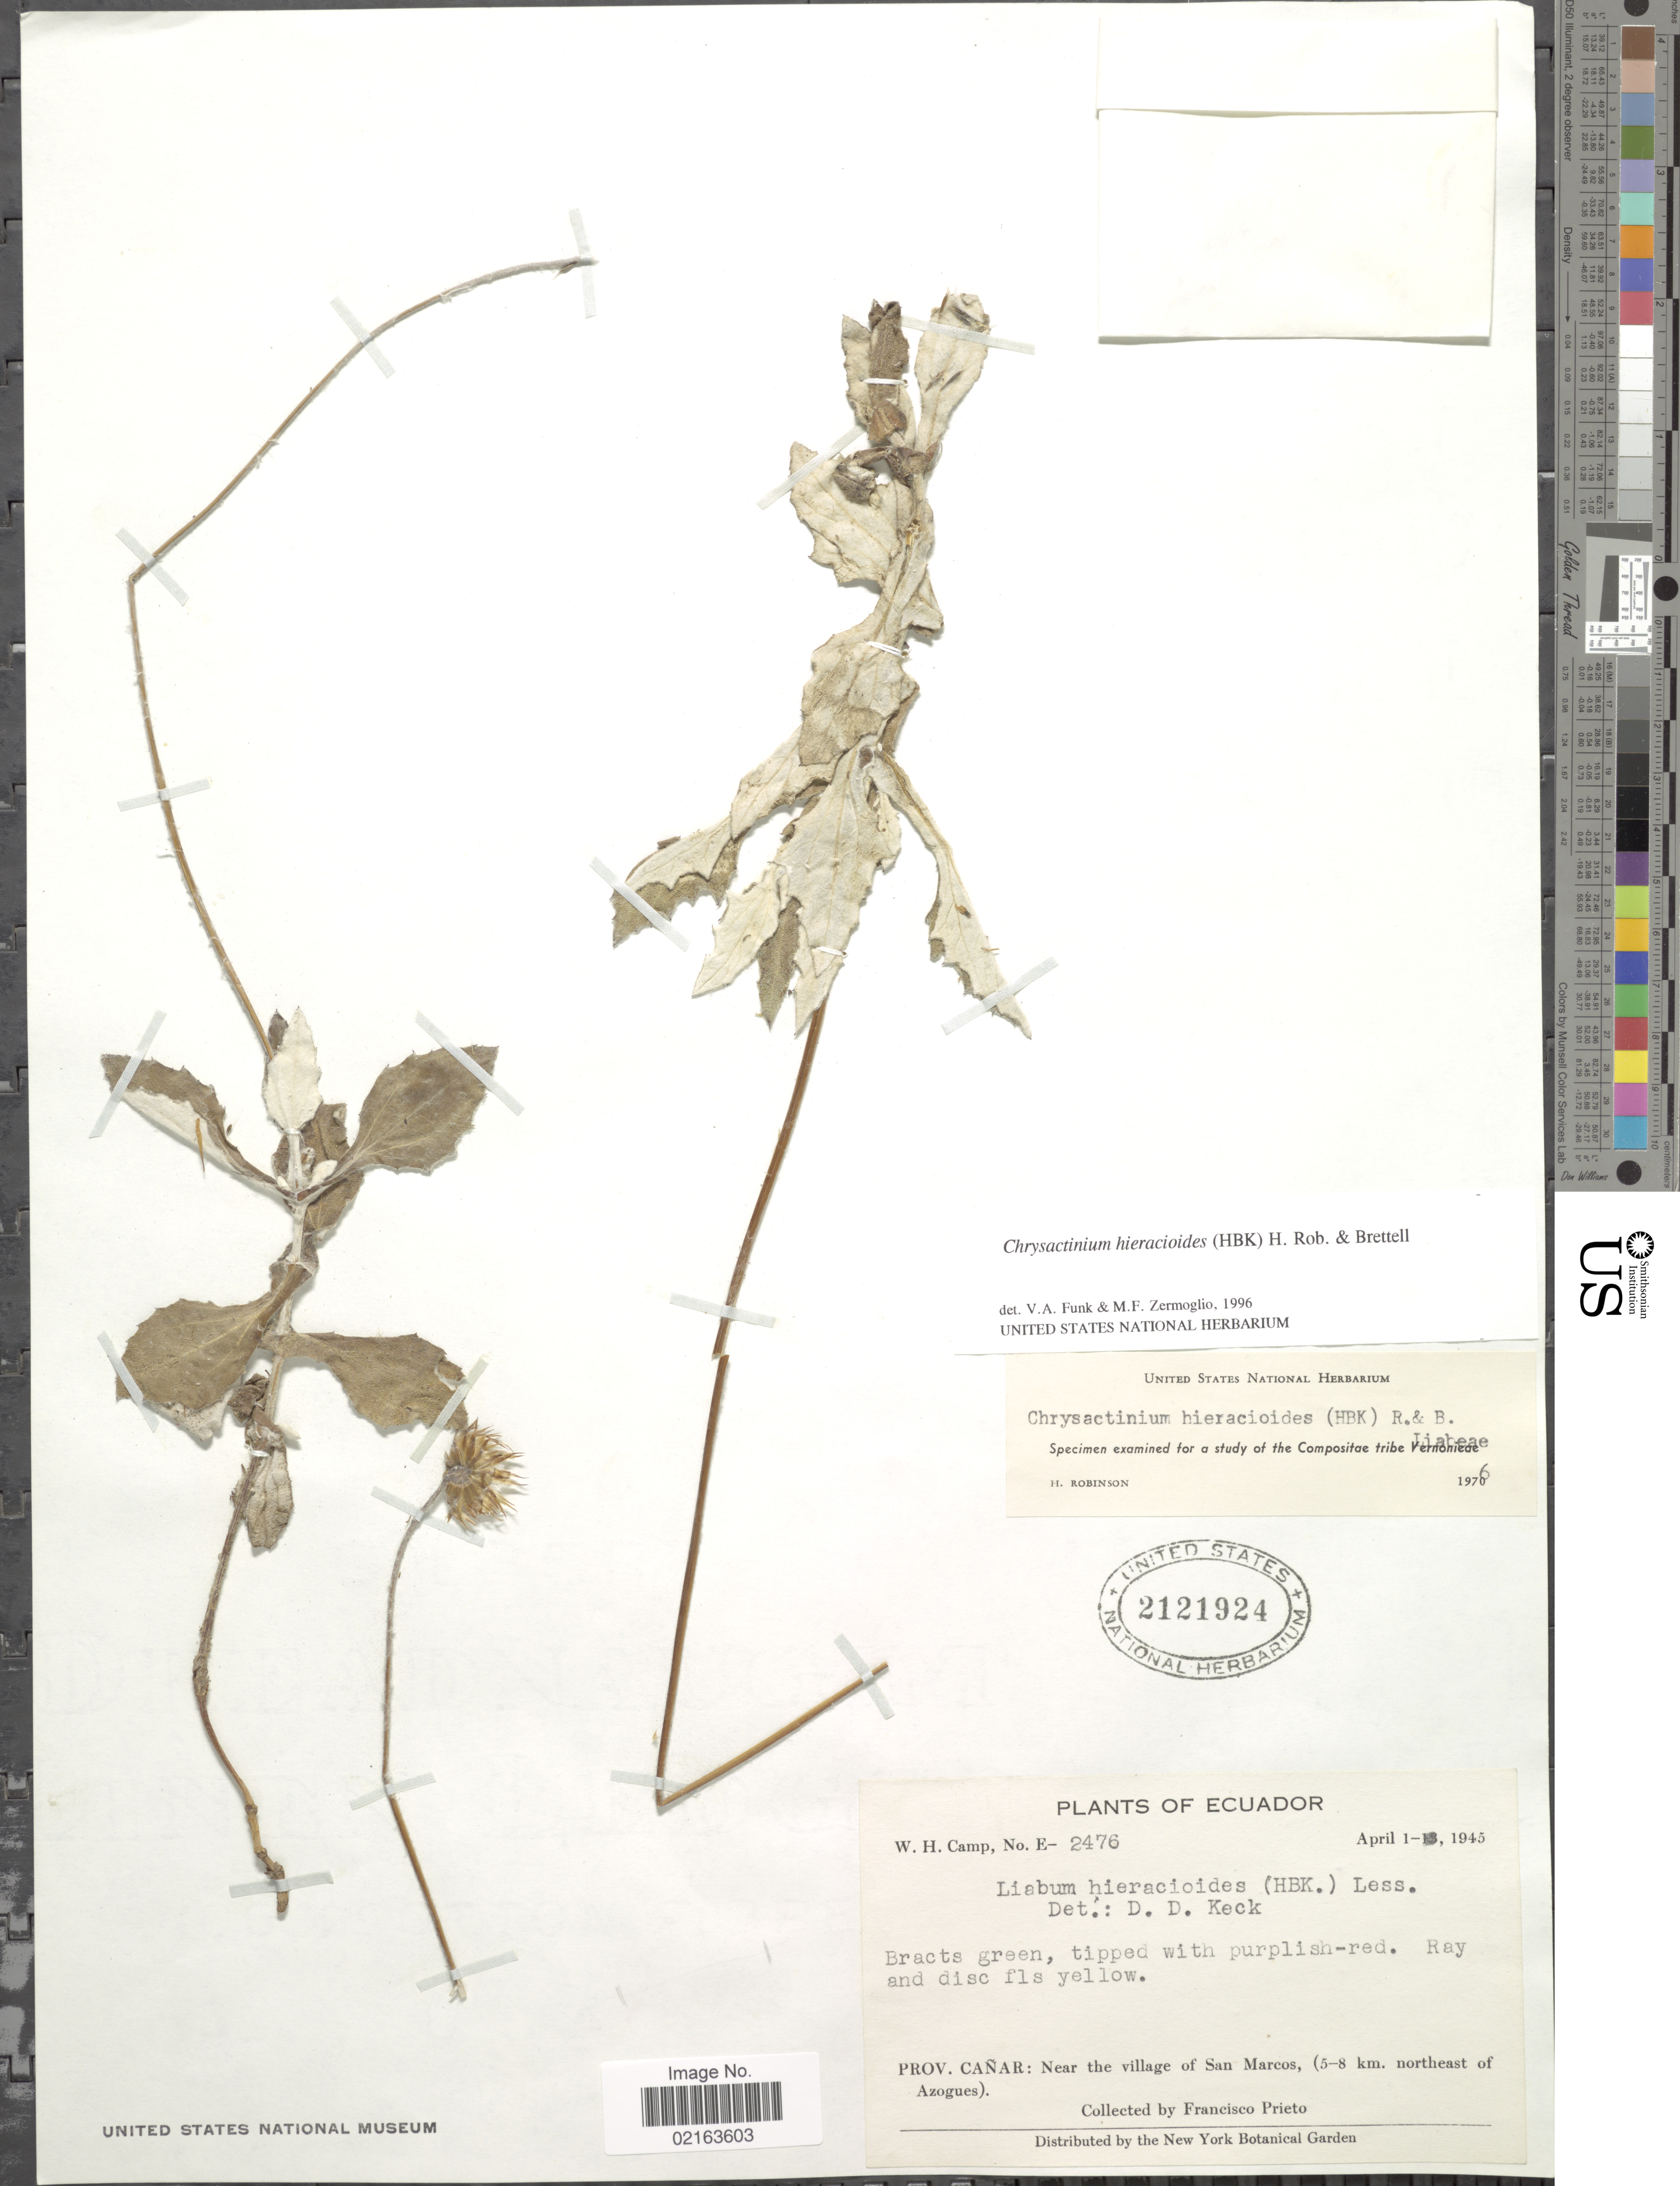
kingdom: Plantae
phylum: Tracheophyta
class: Magnoliopsida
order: Asterales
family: Asteraceae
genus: Chrysactinium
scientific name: Chrysactinium hieracioides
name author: (Kunth) H. Rob. & Brettell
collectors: F. Prieto & W. H. Camp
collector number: E-2476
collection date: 1945-04-01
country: Ecuador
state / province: Cañar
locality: Prov. Cañar: Near the village of San Marcos, (5-8 km. northeast of Azogues)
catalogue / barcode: US 2121924